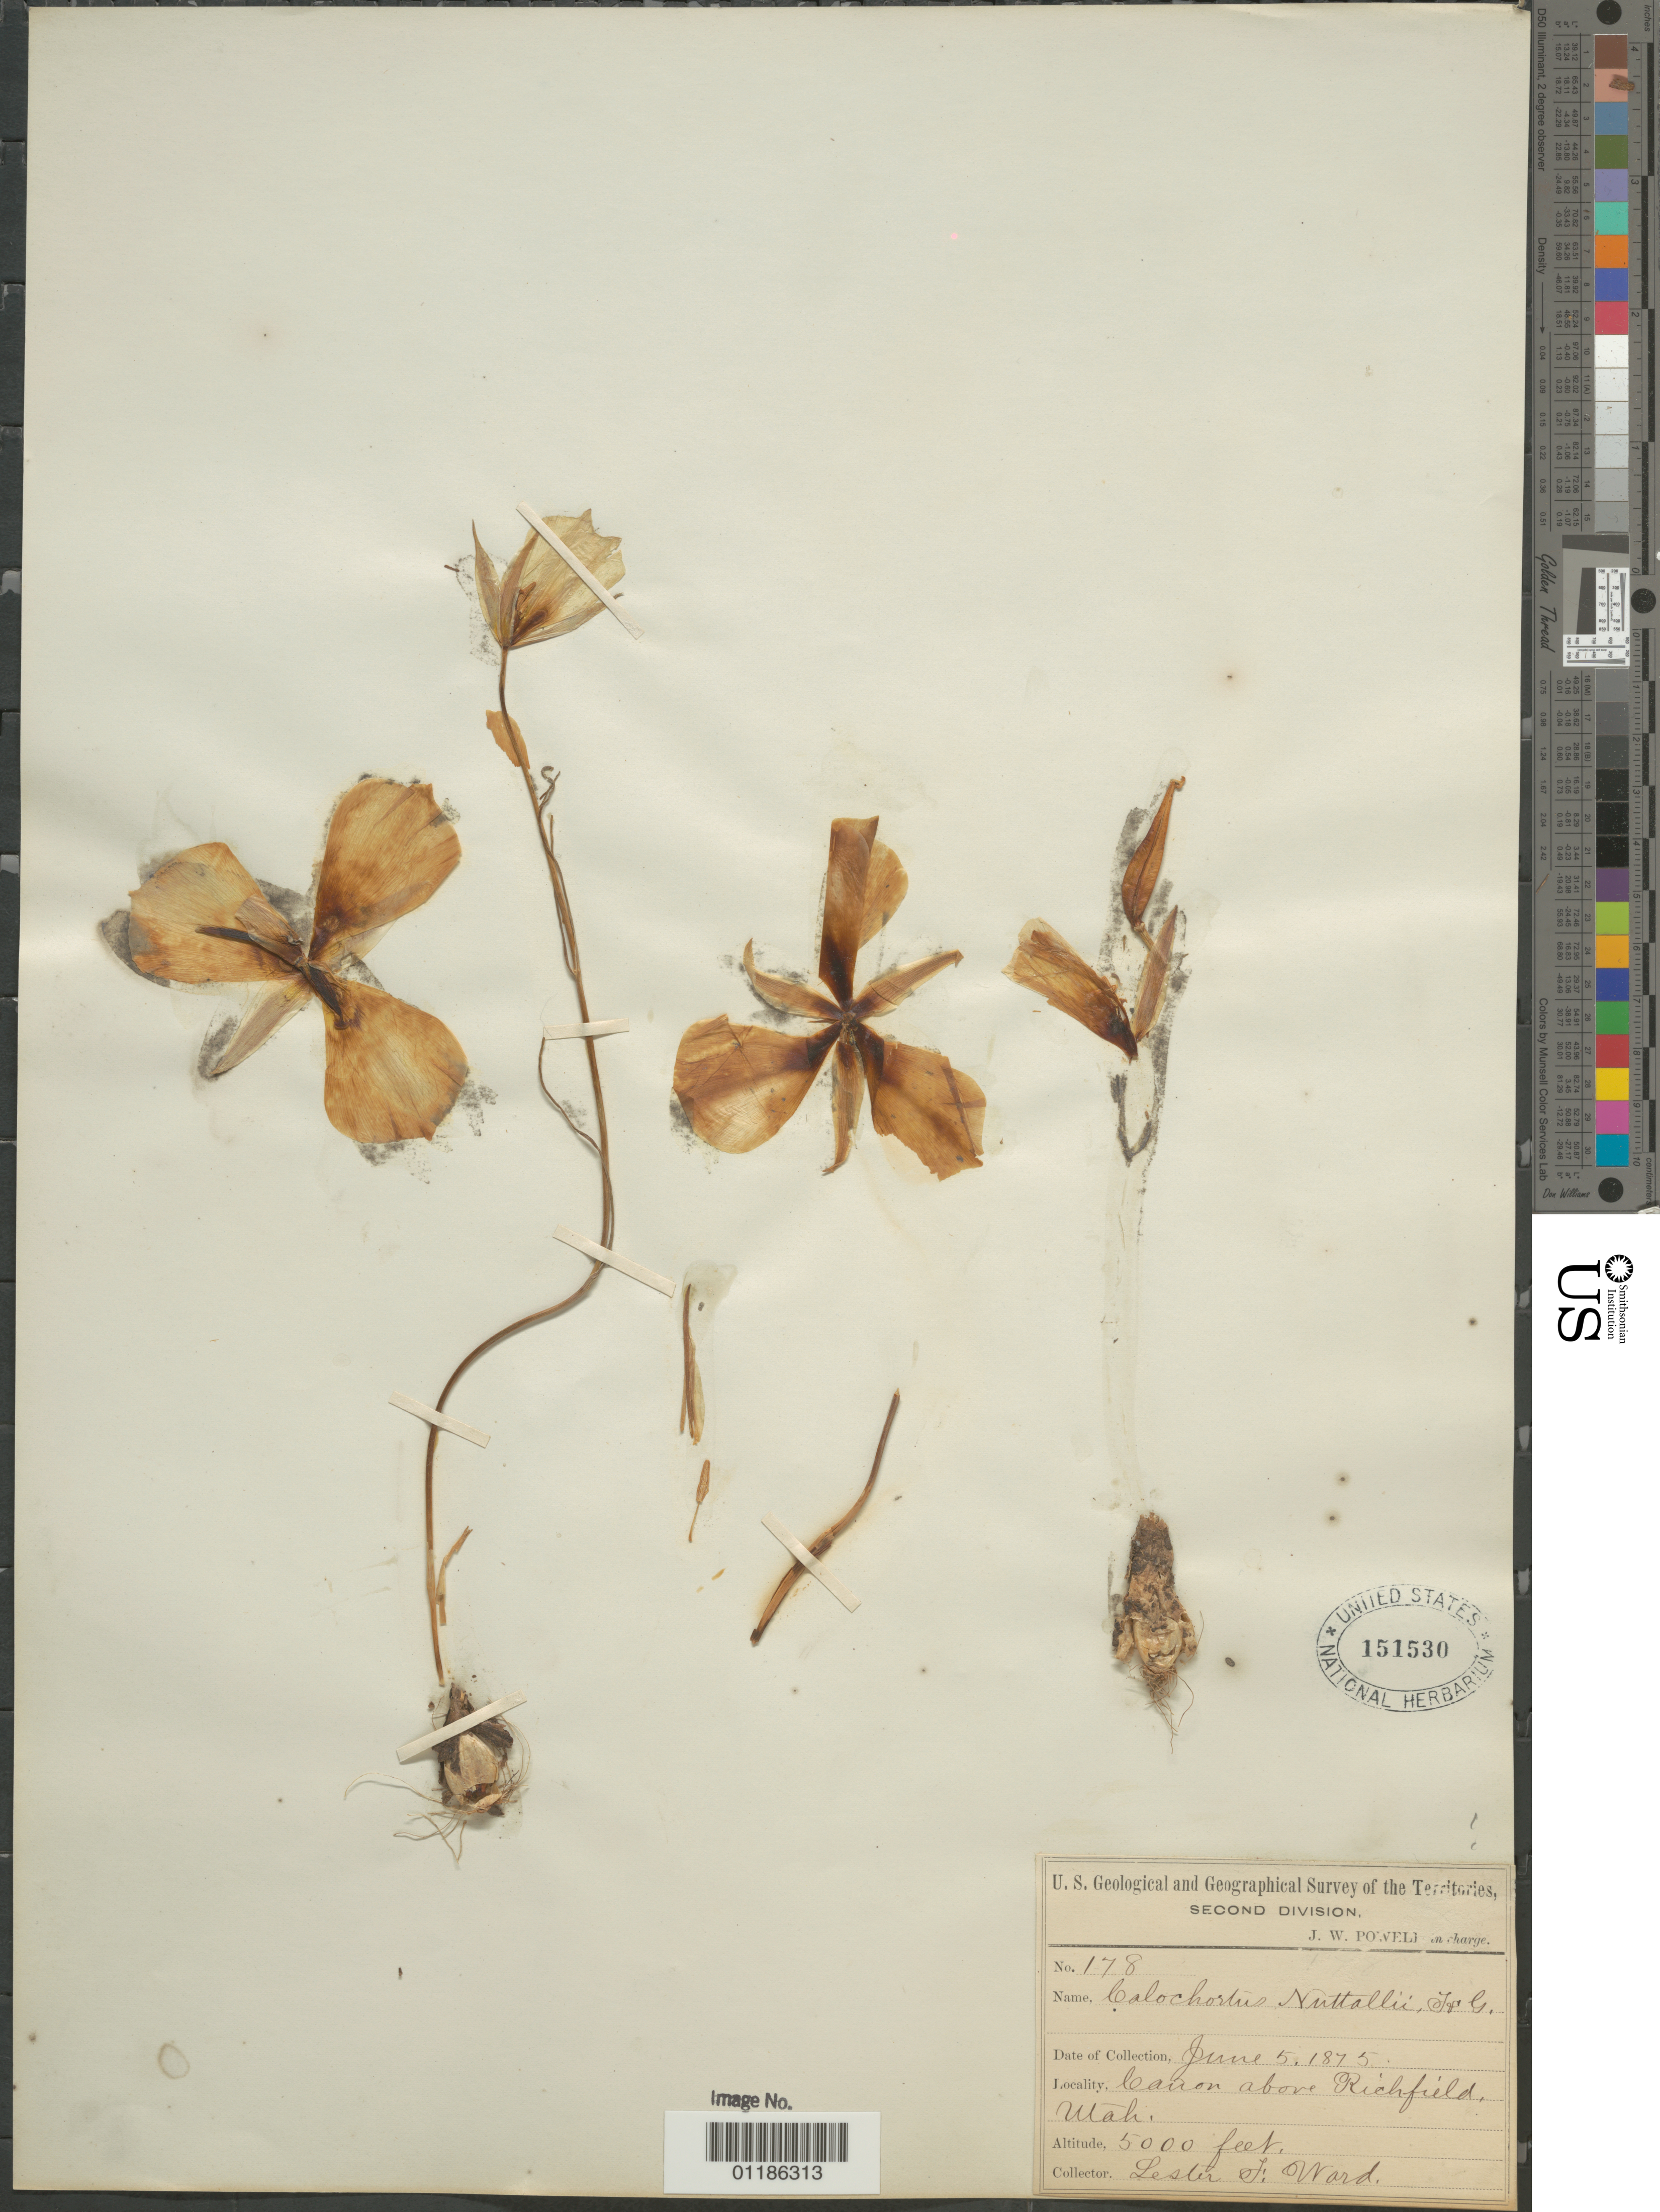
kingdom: Plantae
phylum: Tracheophyta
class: Liliopsida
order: Liliales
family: Liliaceae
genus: Calochortus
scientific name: Calochortus nuttallii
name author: Torr.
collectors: L. F. Ward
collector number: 178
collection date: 1875-06-05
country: United States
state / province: Utah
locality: Canyon above Richfield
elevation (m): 1524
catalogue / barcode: US 151530